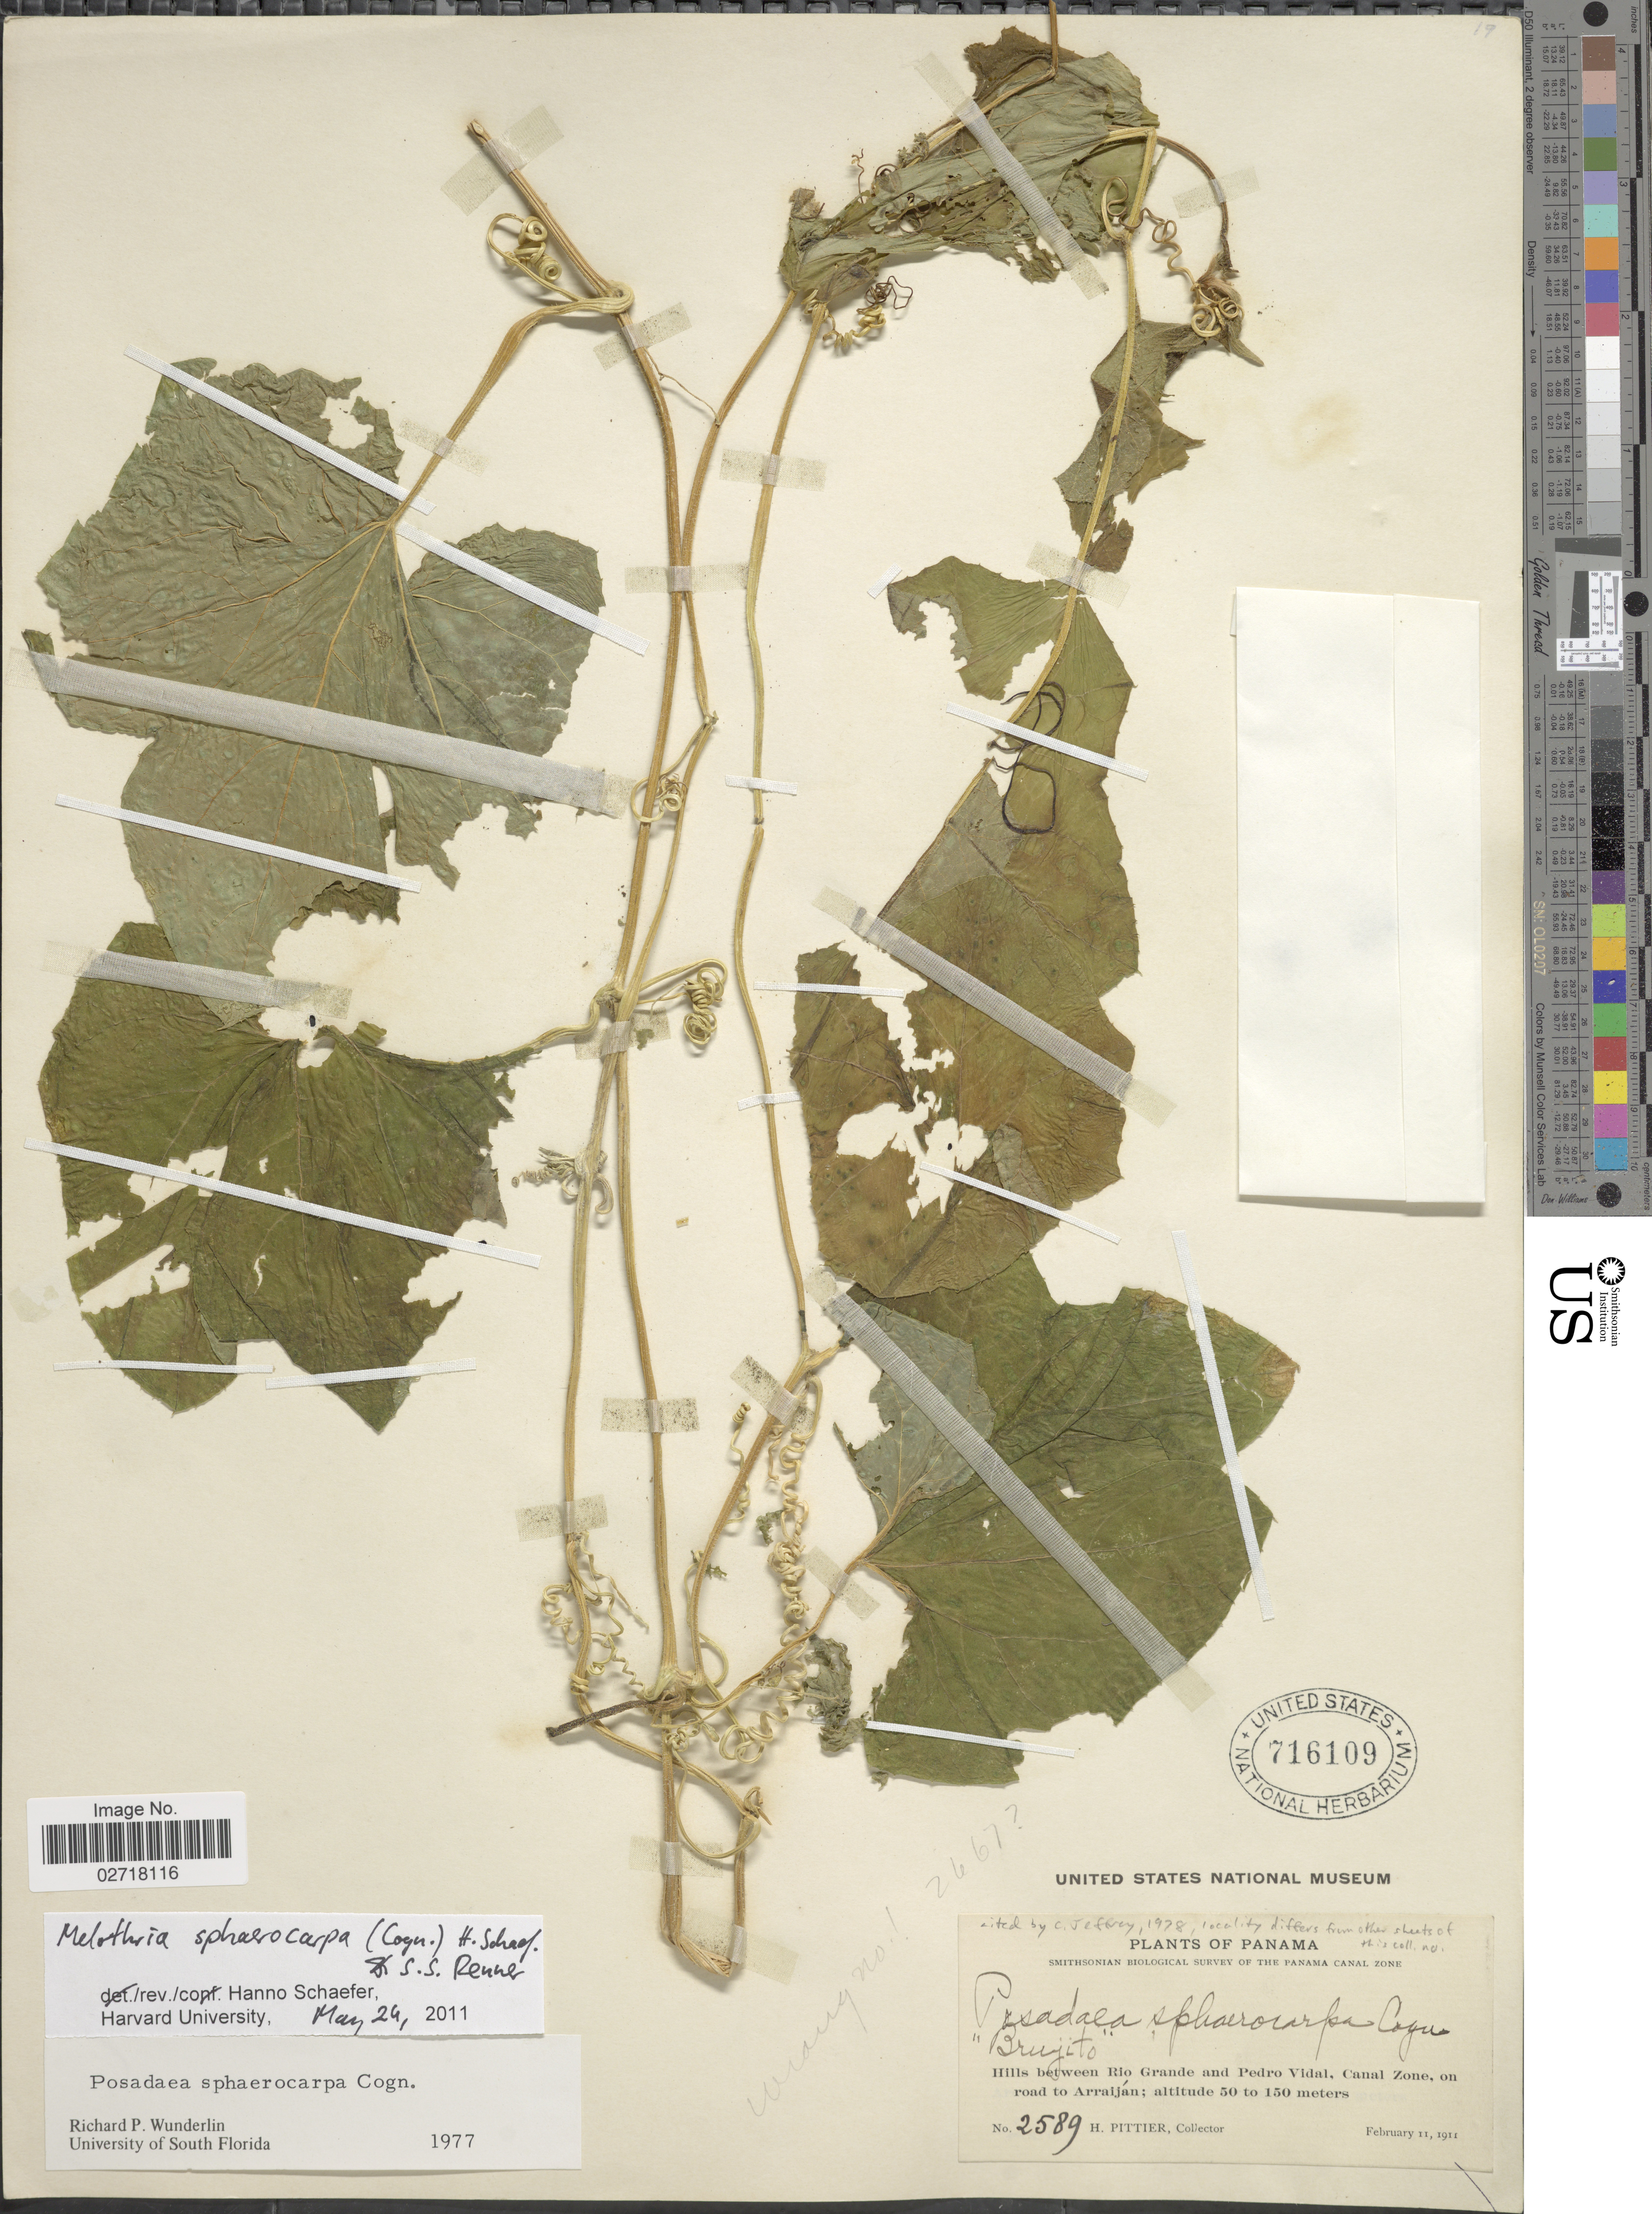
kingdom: Plantae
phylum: Tracheophyta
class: Magnoliopsida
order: Cucurbitales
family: Cucurbitaceae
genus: Melothria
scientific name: Melothria sphaerocarpa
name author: (Cogn.) H. Schaef. & S.S. Renner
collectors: H. F. Pittier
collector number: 2589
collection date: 1911-02-11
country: Panama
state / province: Colón / Panamá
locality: Hills between Rio Grande and Pedro Vidal, Canal Zone, on road to Arraijan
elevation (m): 50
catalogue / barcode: US 716109